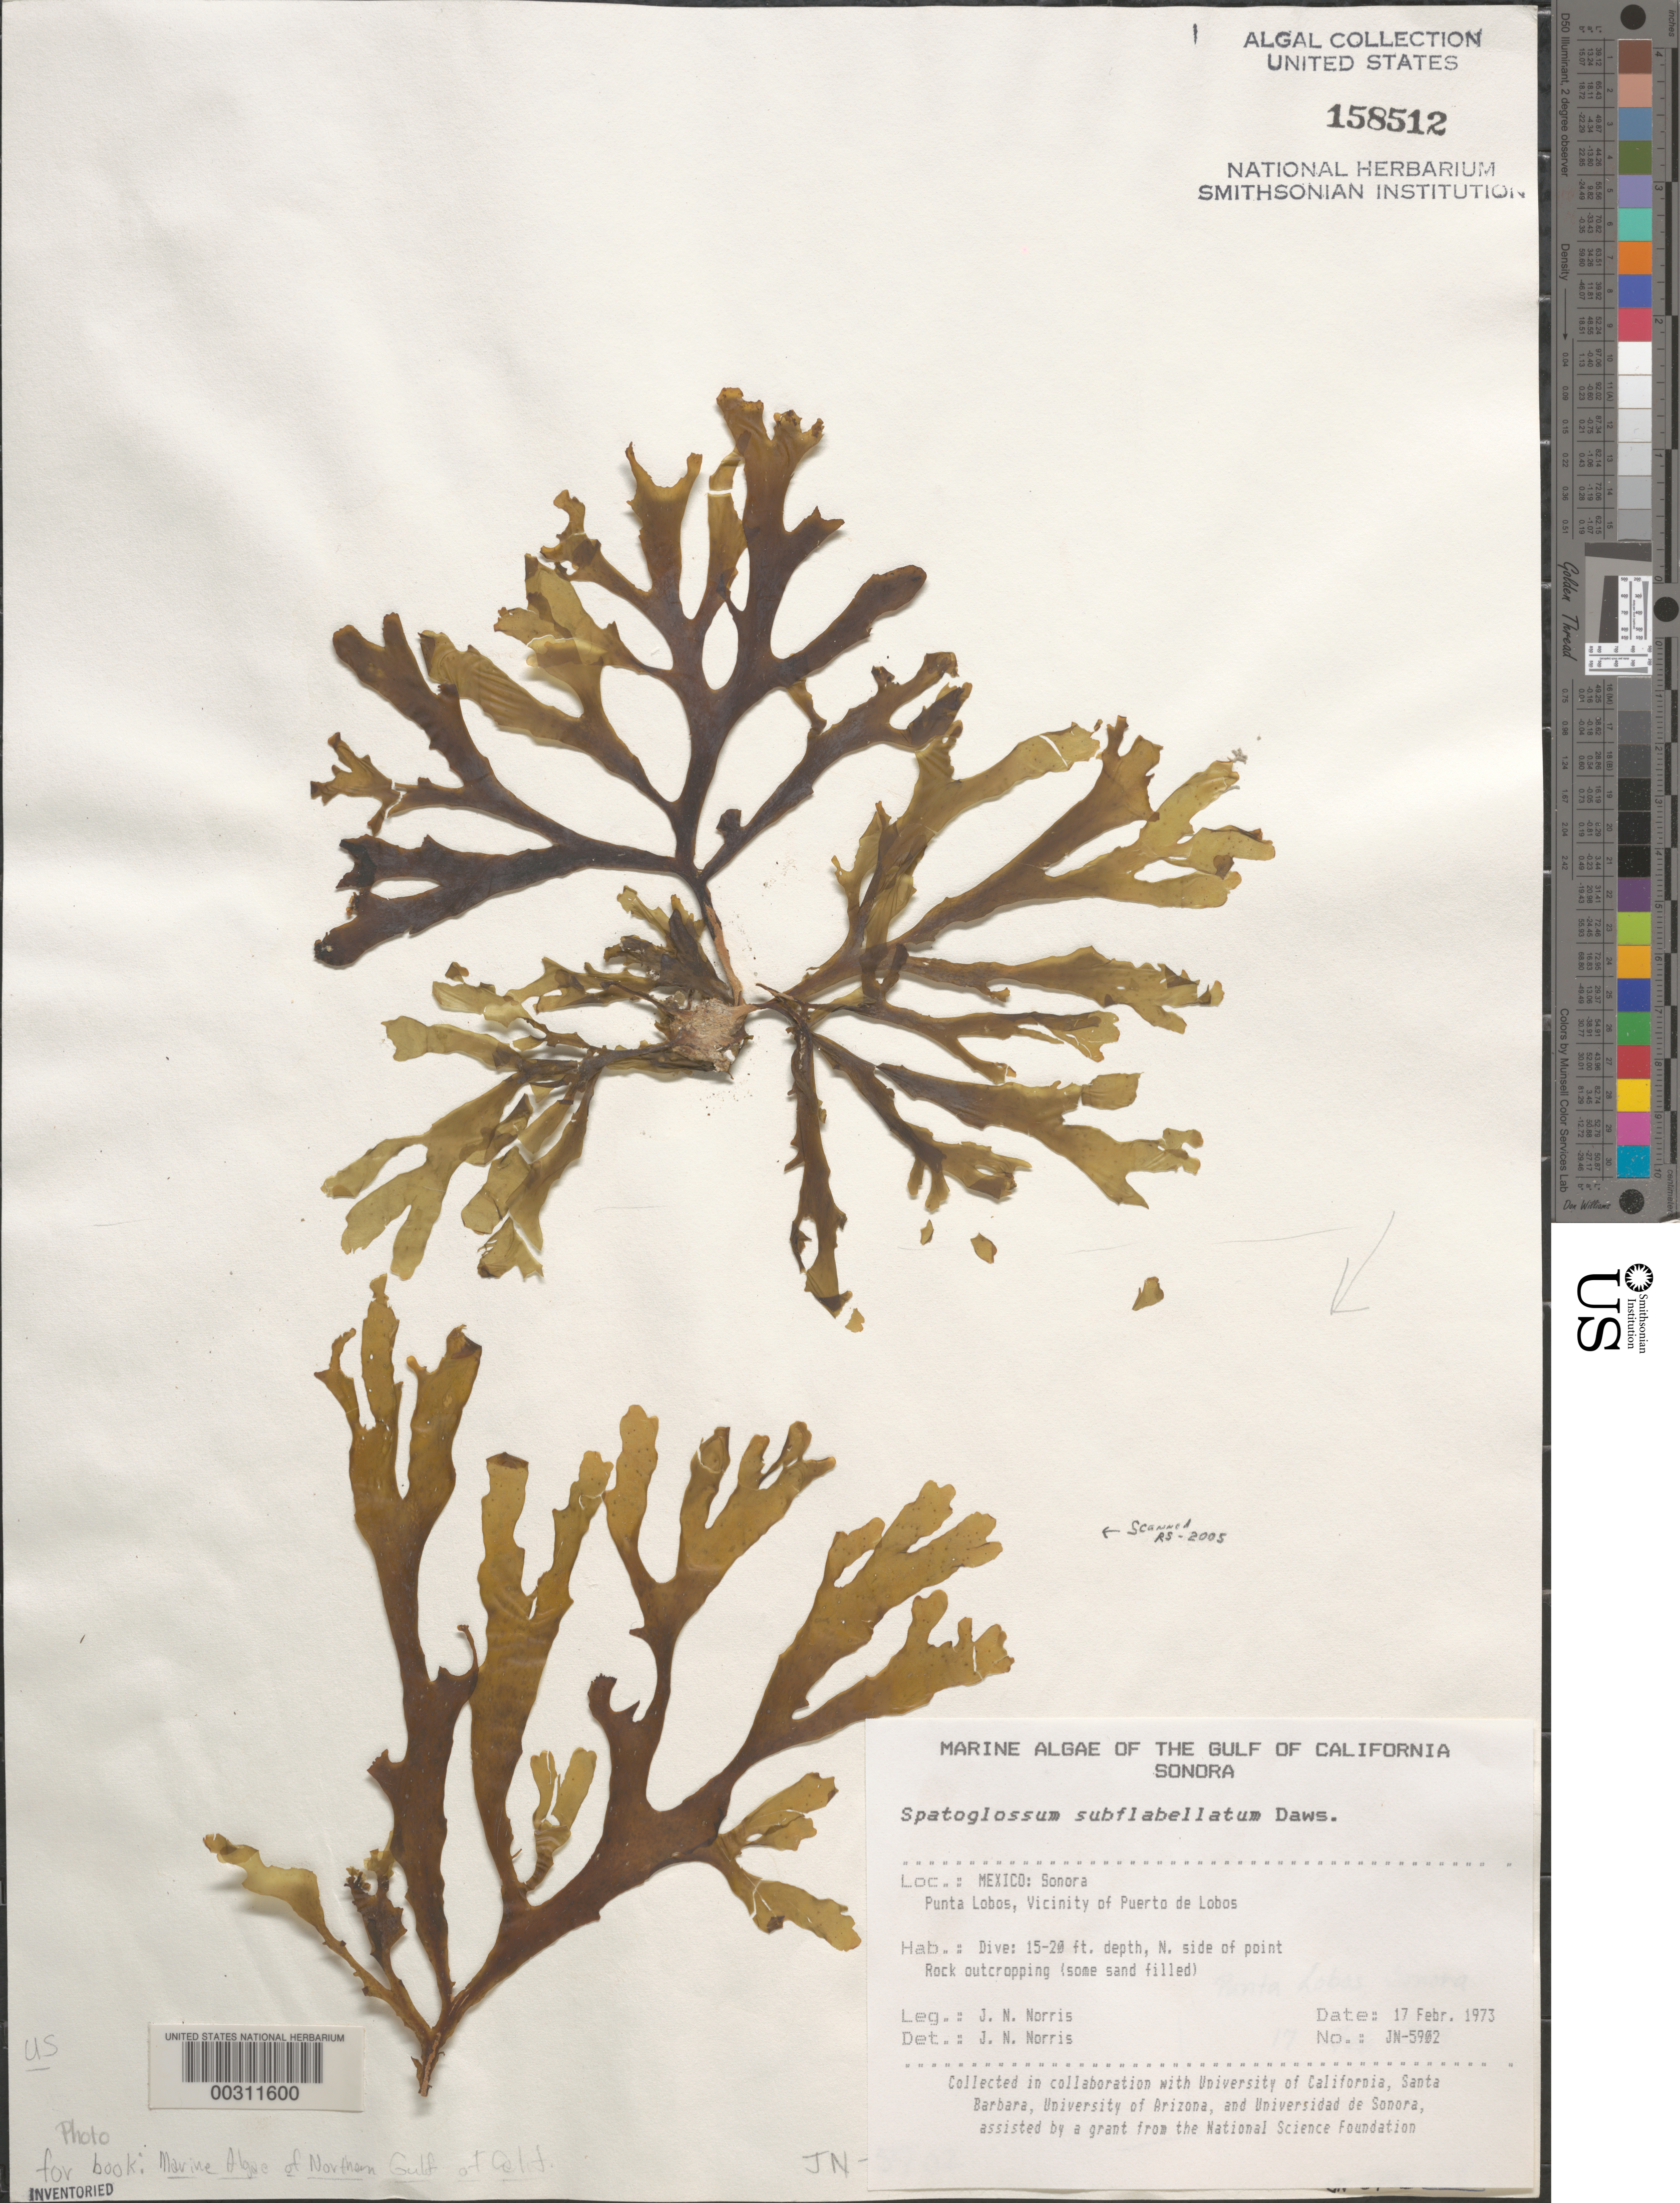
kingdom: Chromista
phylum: Ochrophyta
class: Phaeophyceae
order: Dictyotales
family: Dictyotaceae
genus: Spatoglossum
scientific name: Spatoglossum subflabellatum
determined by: Norris, James N.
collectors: J. N. Norris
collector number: JN-5902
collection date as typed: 17 Feb 1973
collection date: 1973-02-17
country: Mexico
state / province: Sonora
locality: Punta Lobos, Puerto de Lobos area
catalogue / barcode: US 158512